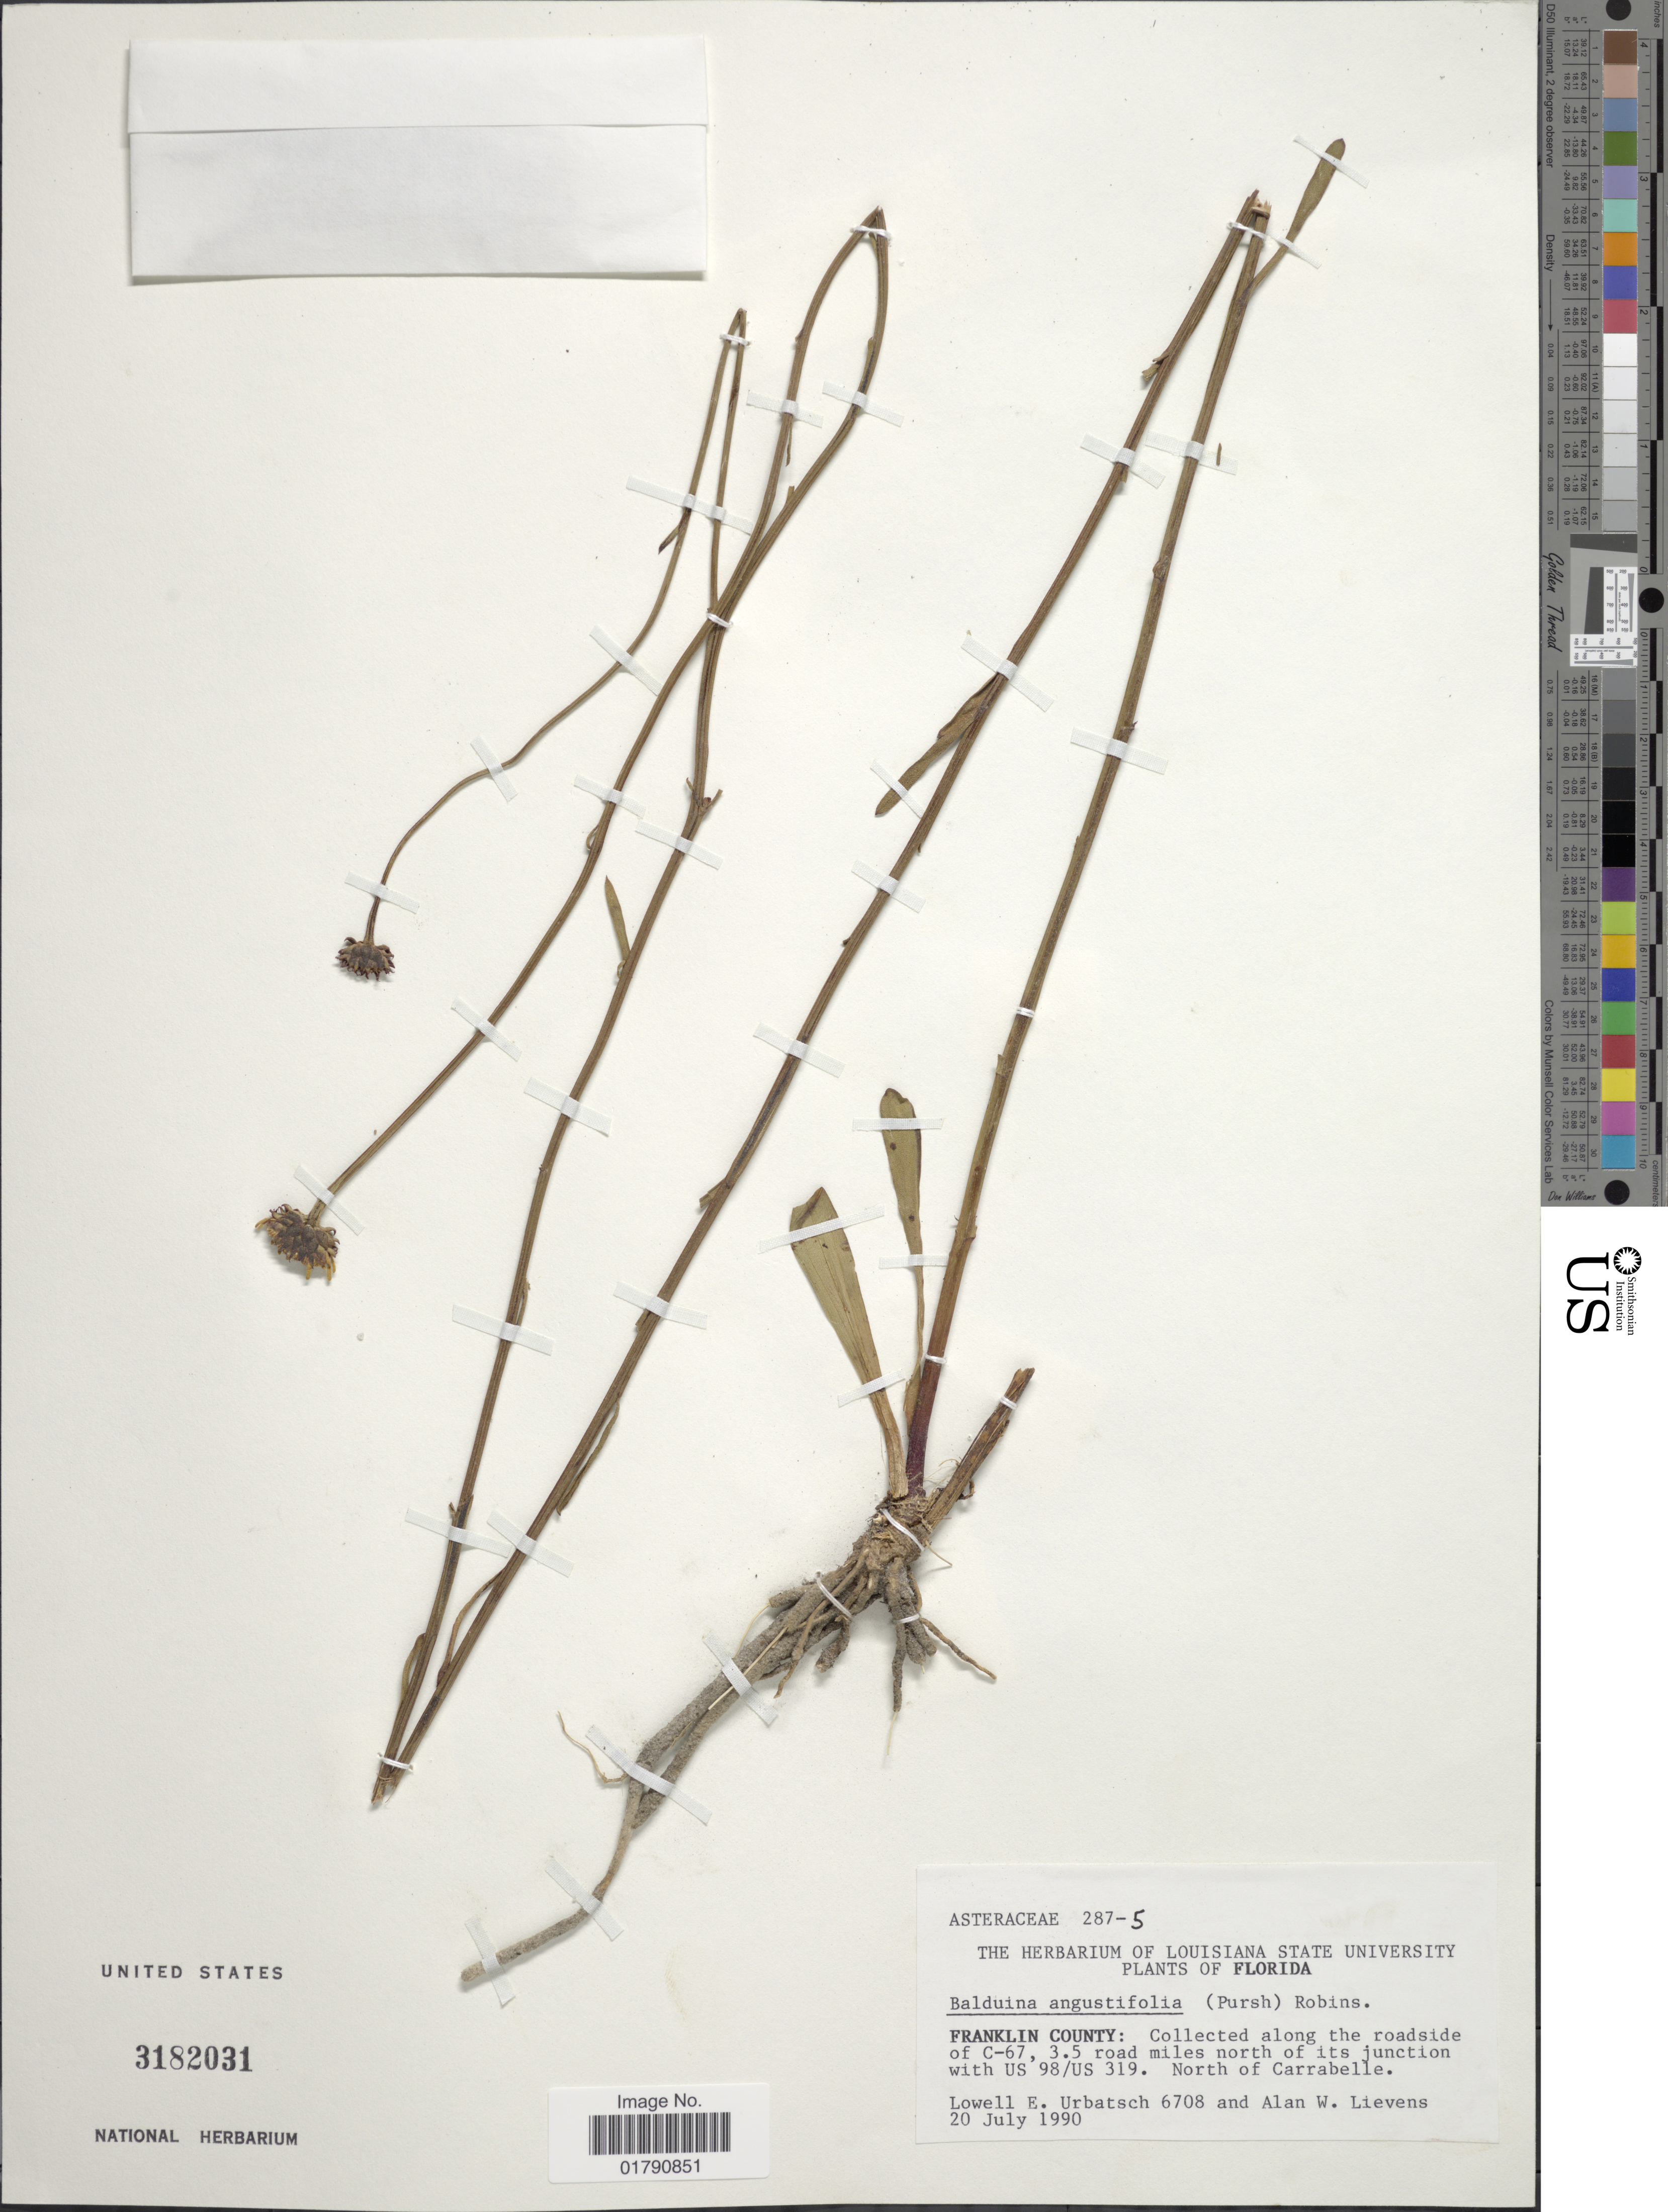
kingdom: Plantae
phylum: Tracheophyta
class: Magnoliopsida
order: Asterales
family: Asteraceae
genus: Balduina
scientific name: Balduina angustifolia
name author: (Pursh) B.L. Rob.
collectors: L. Urbatsch & A. Lievens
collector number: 6708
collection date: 1990-07-20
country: United States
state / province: Florida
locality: Franklin County, along the roadside of C-67, 3.5 road miles north of its junction with US 98/US 319, North of Carrabelle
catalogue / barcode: US 3182031